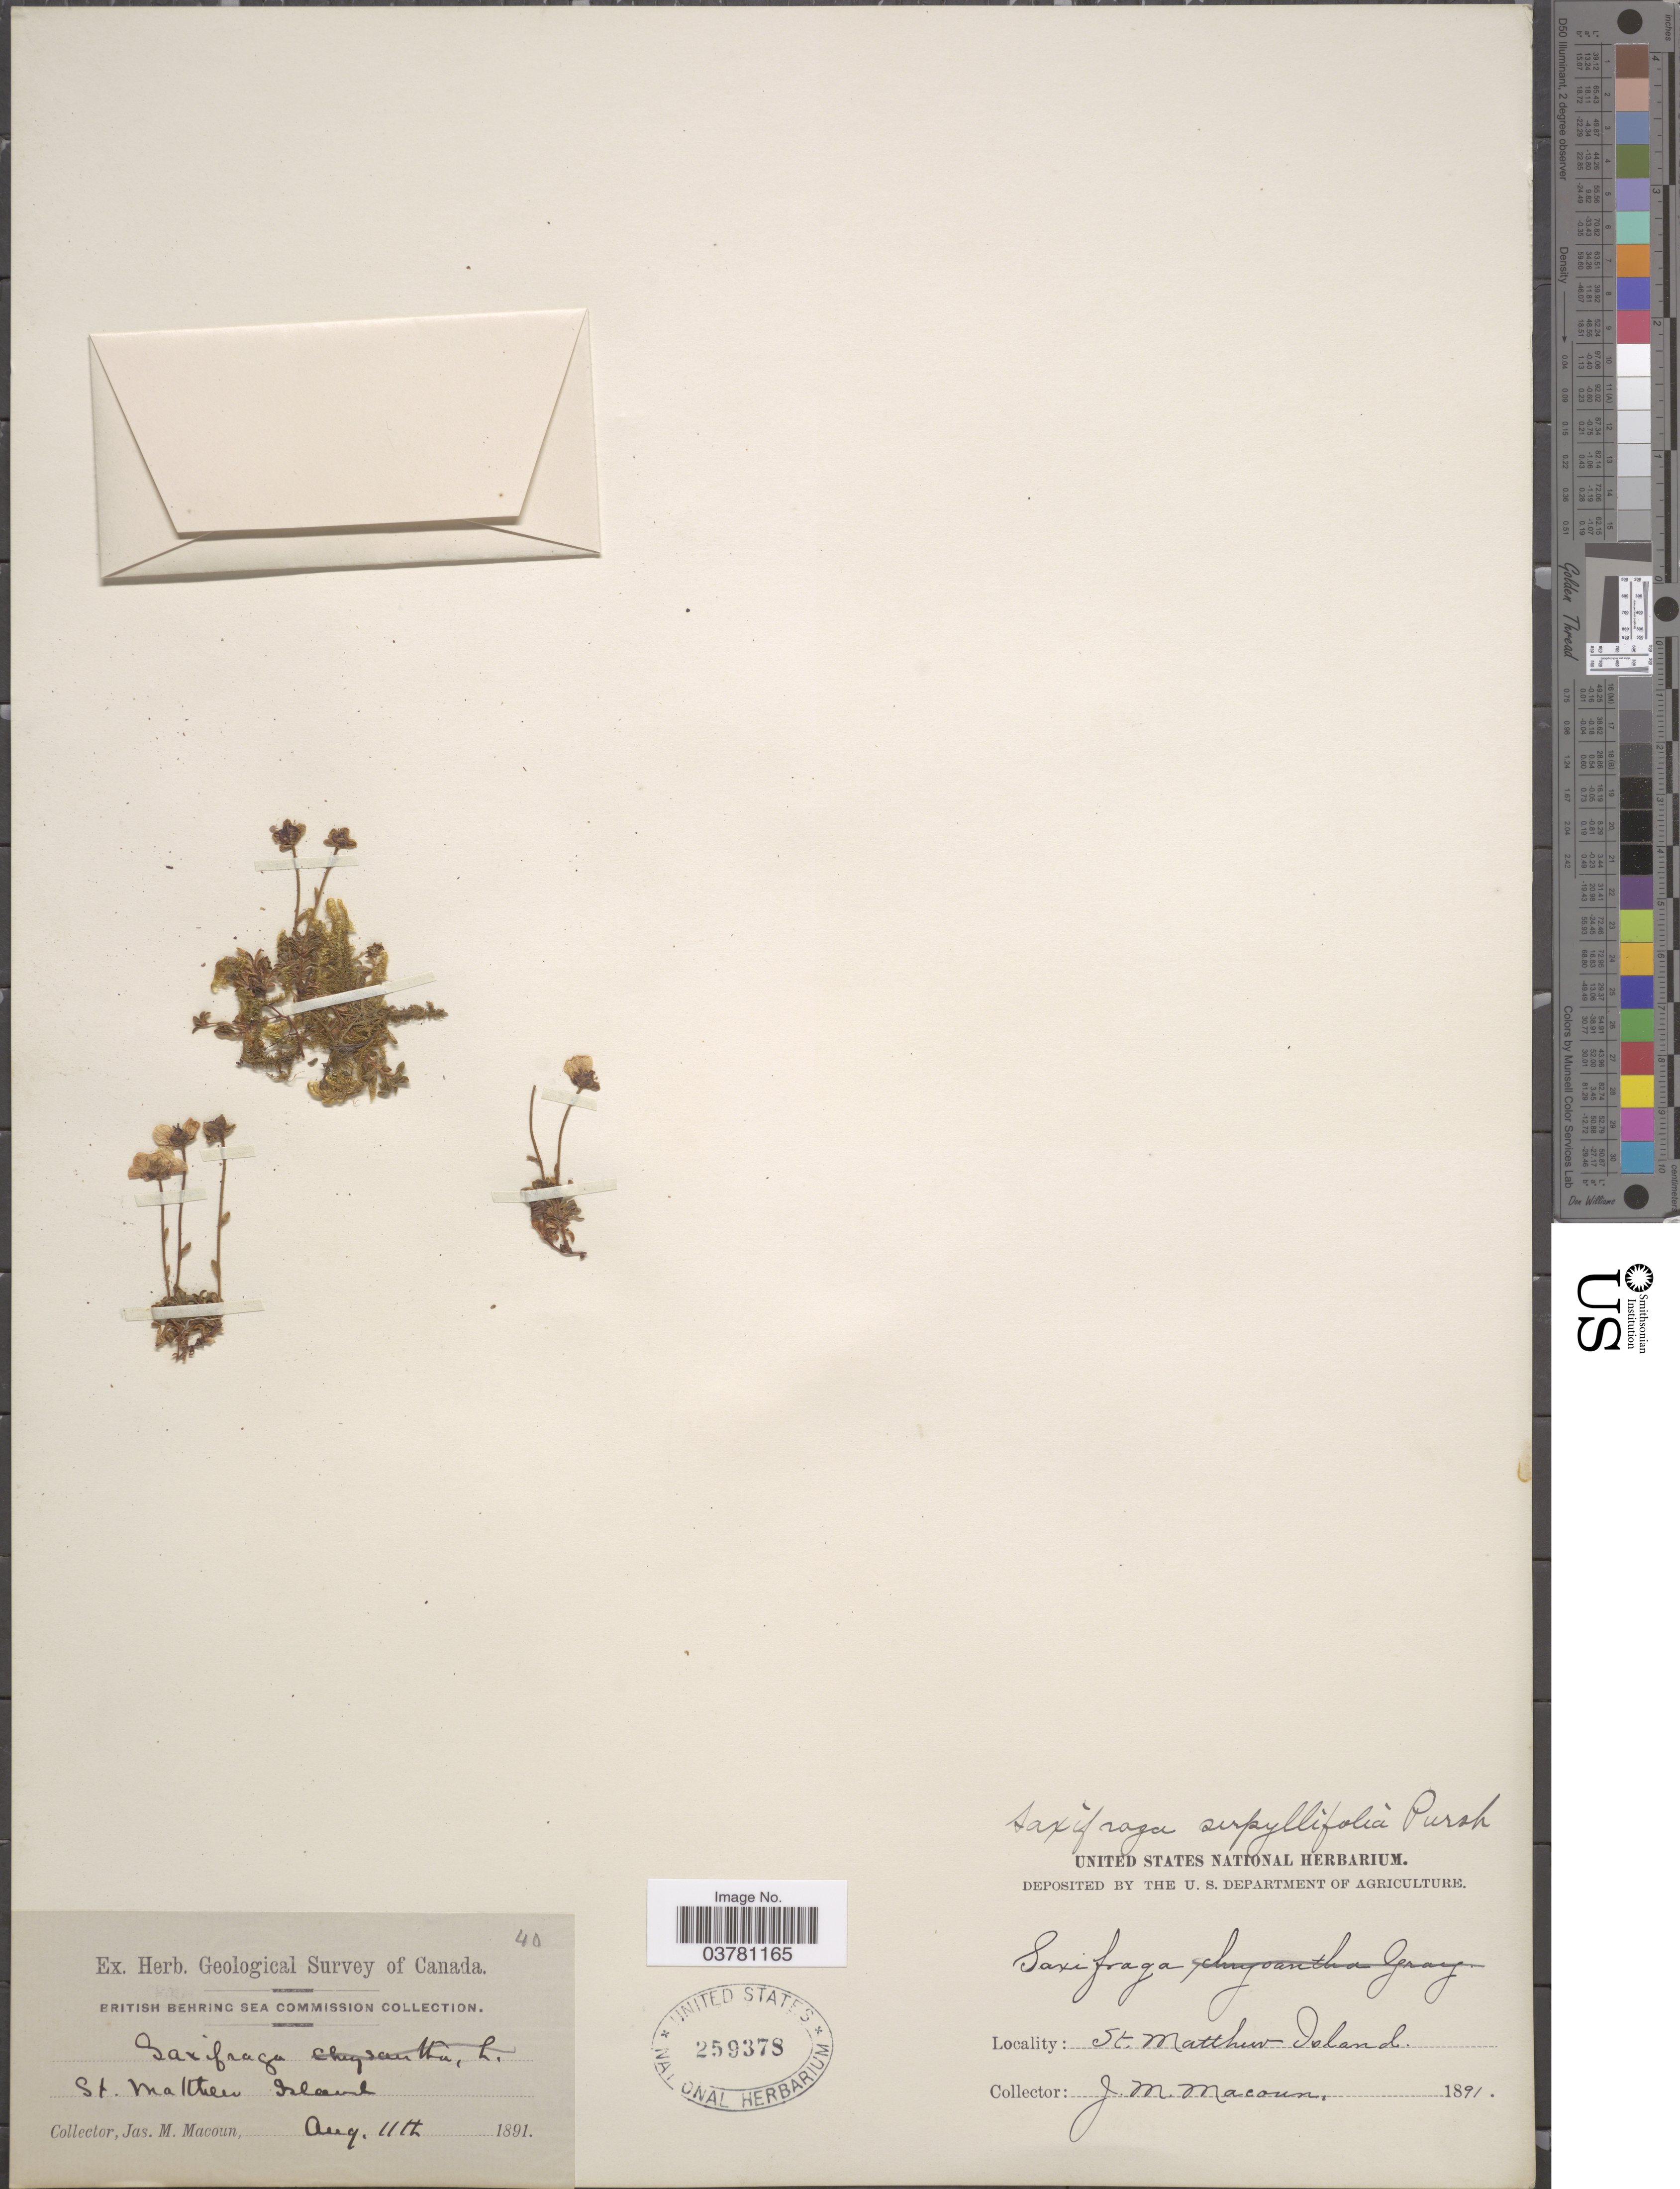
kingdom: Plantae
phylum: Tracheophyta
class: Magnoliopsida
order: Saxifragales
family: Saxifragaceae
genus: Saxifraga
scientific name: Saxifraga serpyllifolia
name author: Pursh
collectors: J. M. Macoun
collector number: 40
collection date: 1891-08-11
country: United States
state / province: Alaska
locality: Geological Survey of Canada. St. Matthew Island.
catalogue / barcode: US 259378